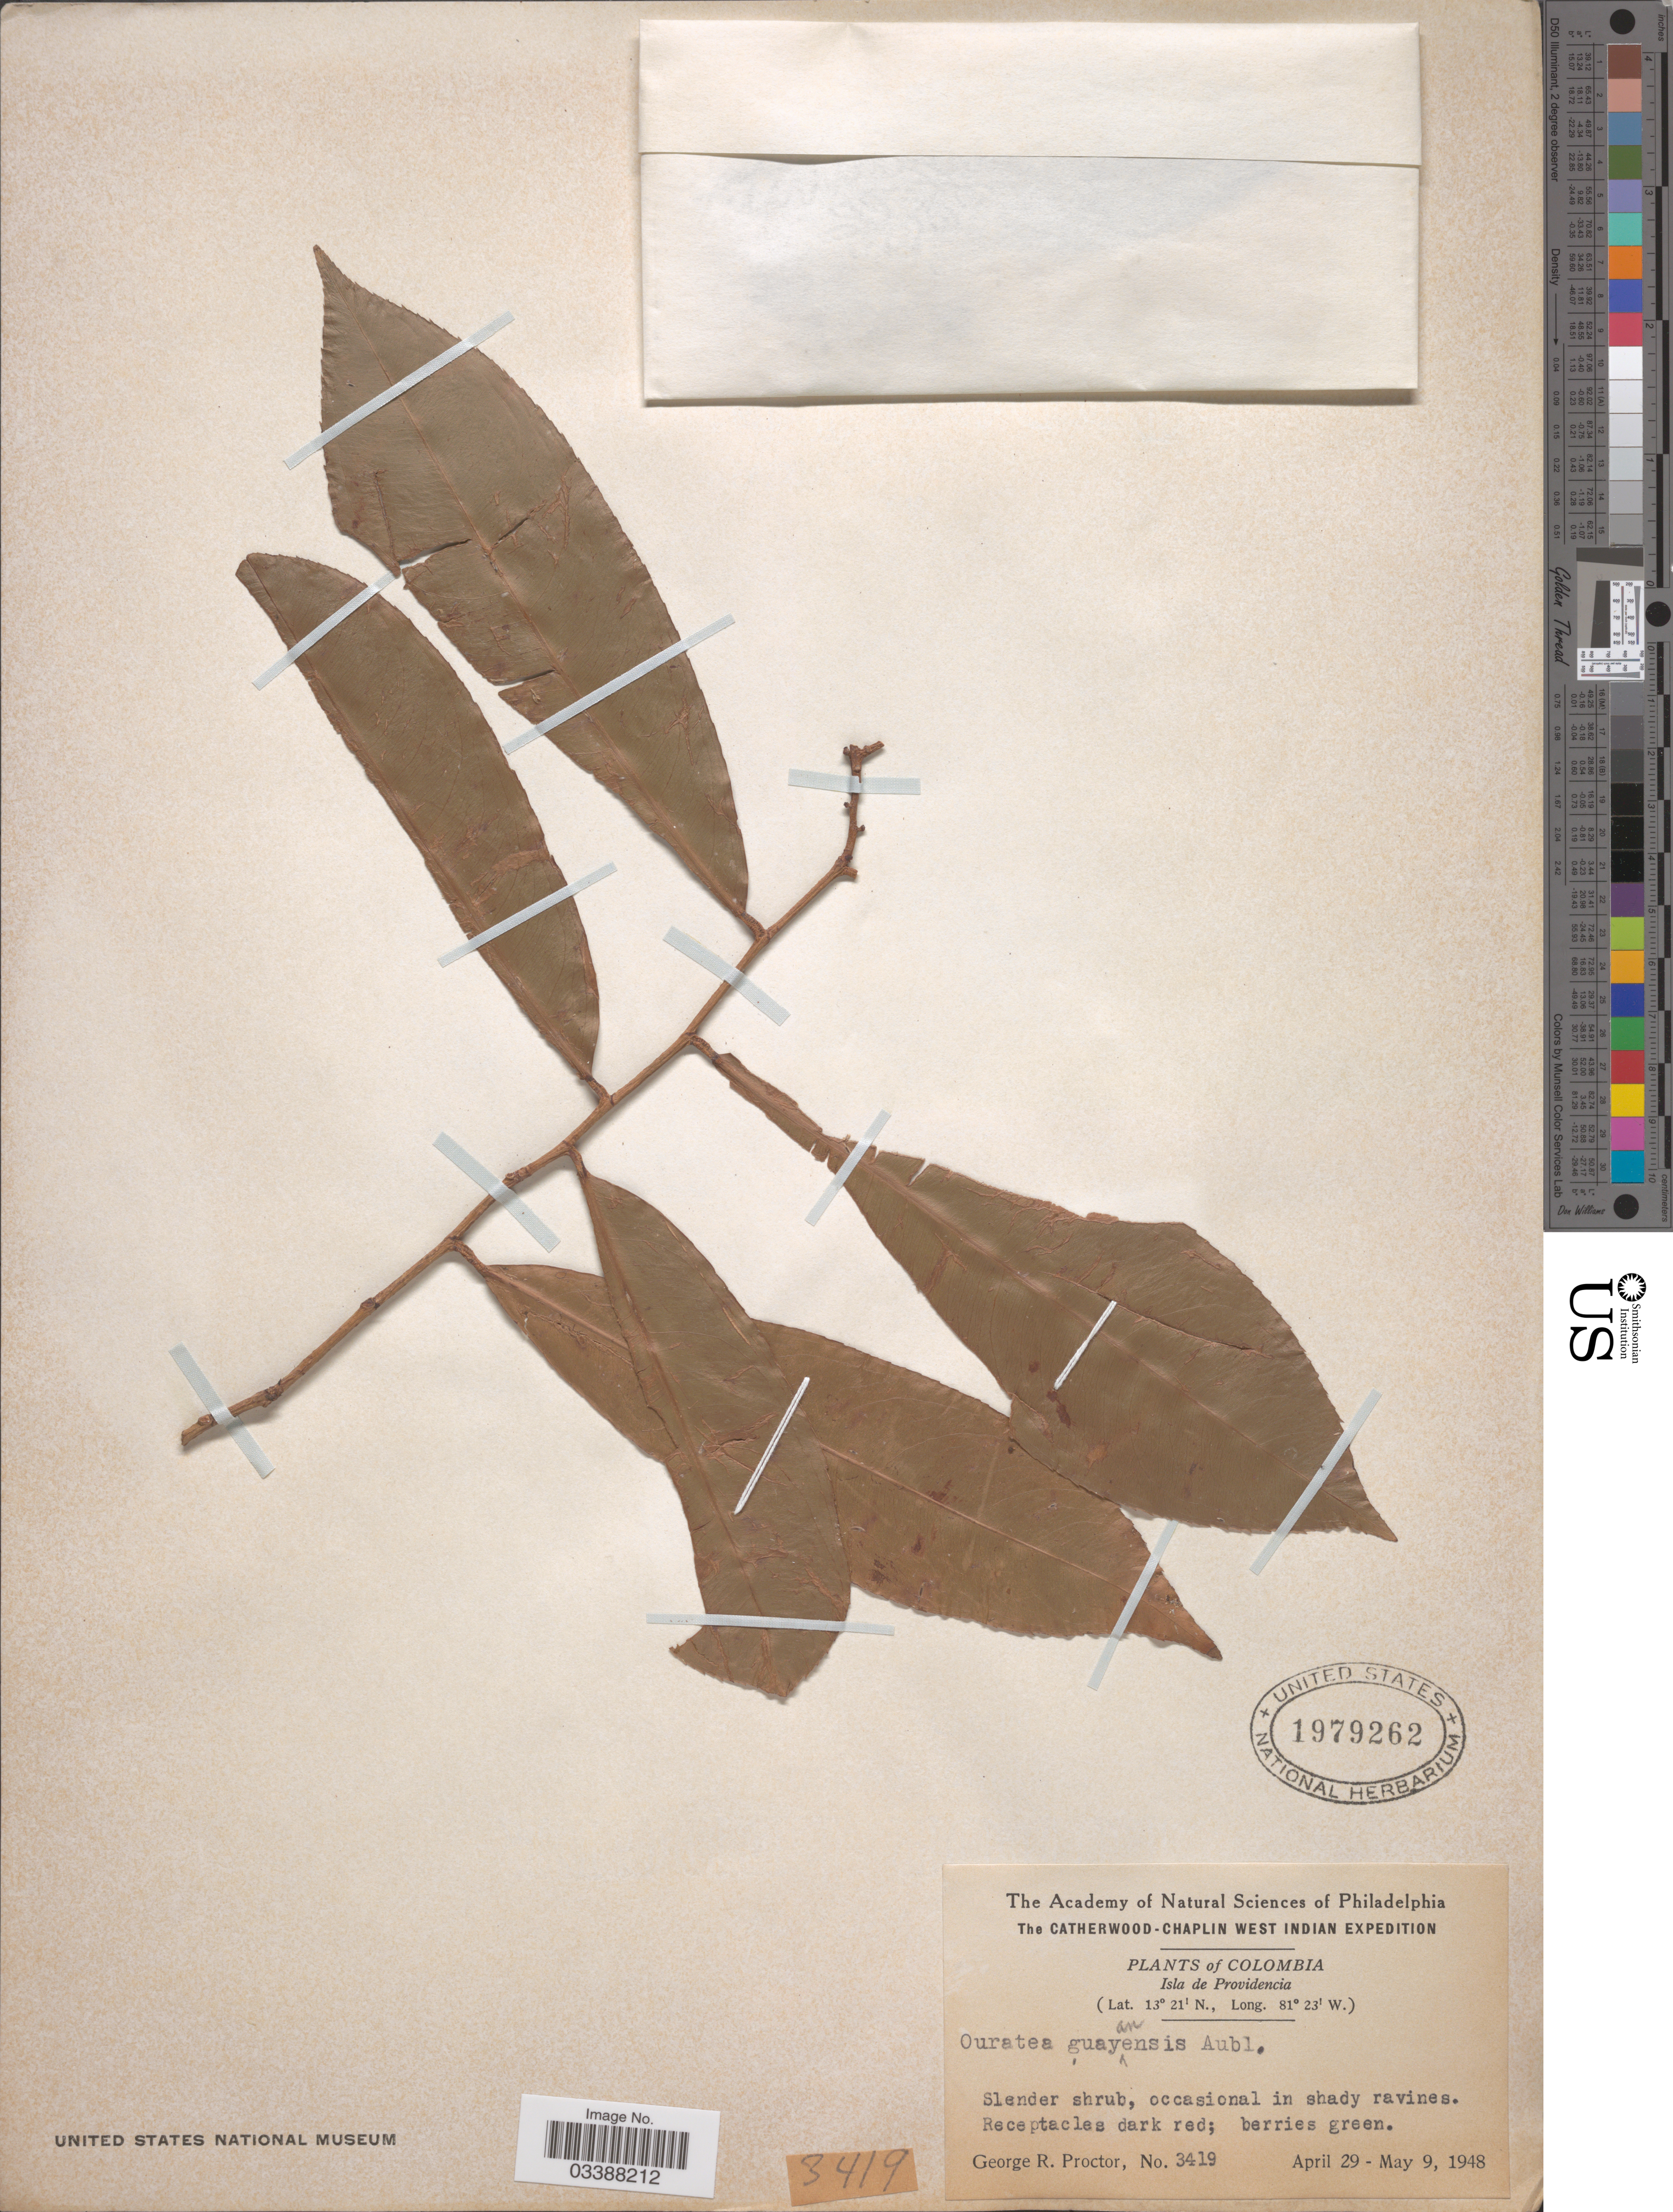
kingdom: Plantae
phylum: Tracheophyta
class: Magnoliopsida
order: Malpighiales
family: Ochnaceae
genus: Ouratea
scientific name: Ouratea guianensis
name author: Aubl.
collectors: G. Proctor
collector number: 3419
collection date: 1948-04-29/1948-05-09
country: Colombia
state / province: San Andres y Providencia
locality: Isla de Providencia.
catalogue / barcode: US 1979262